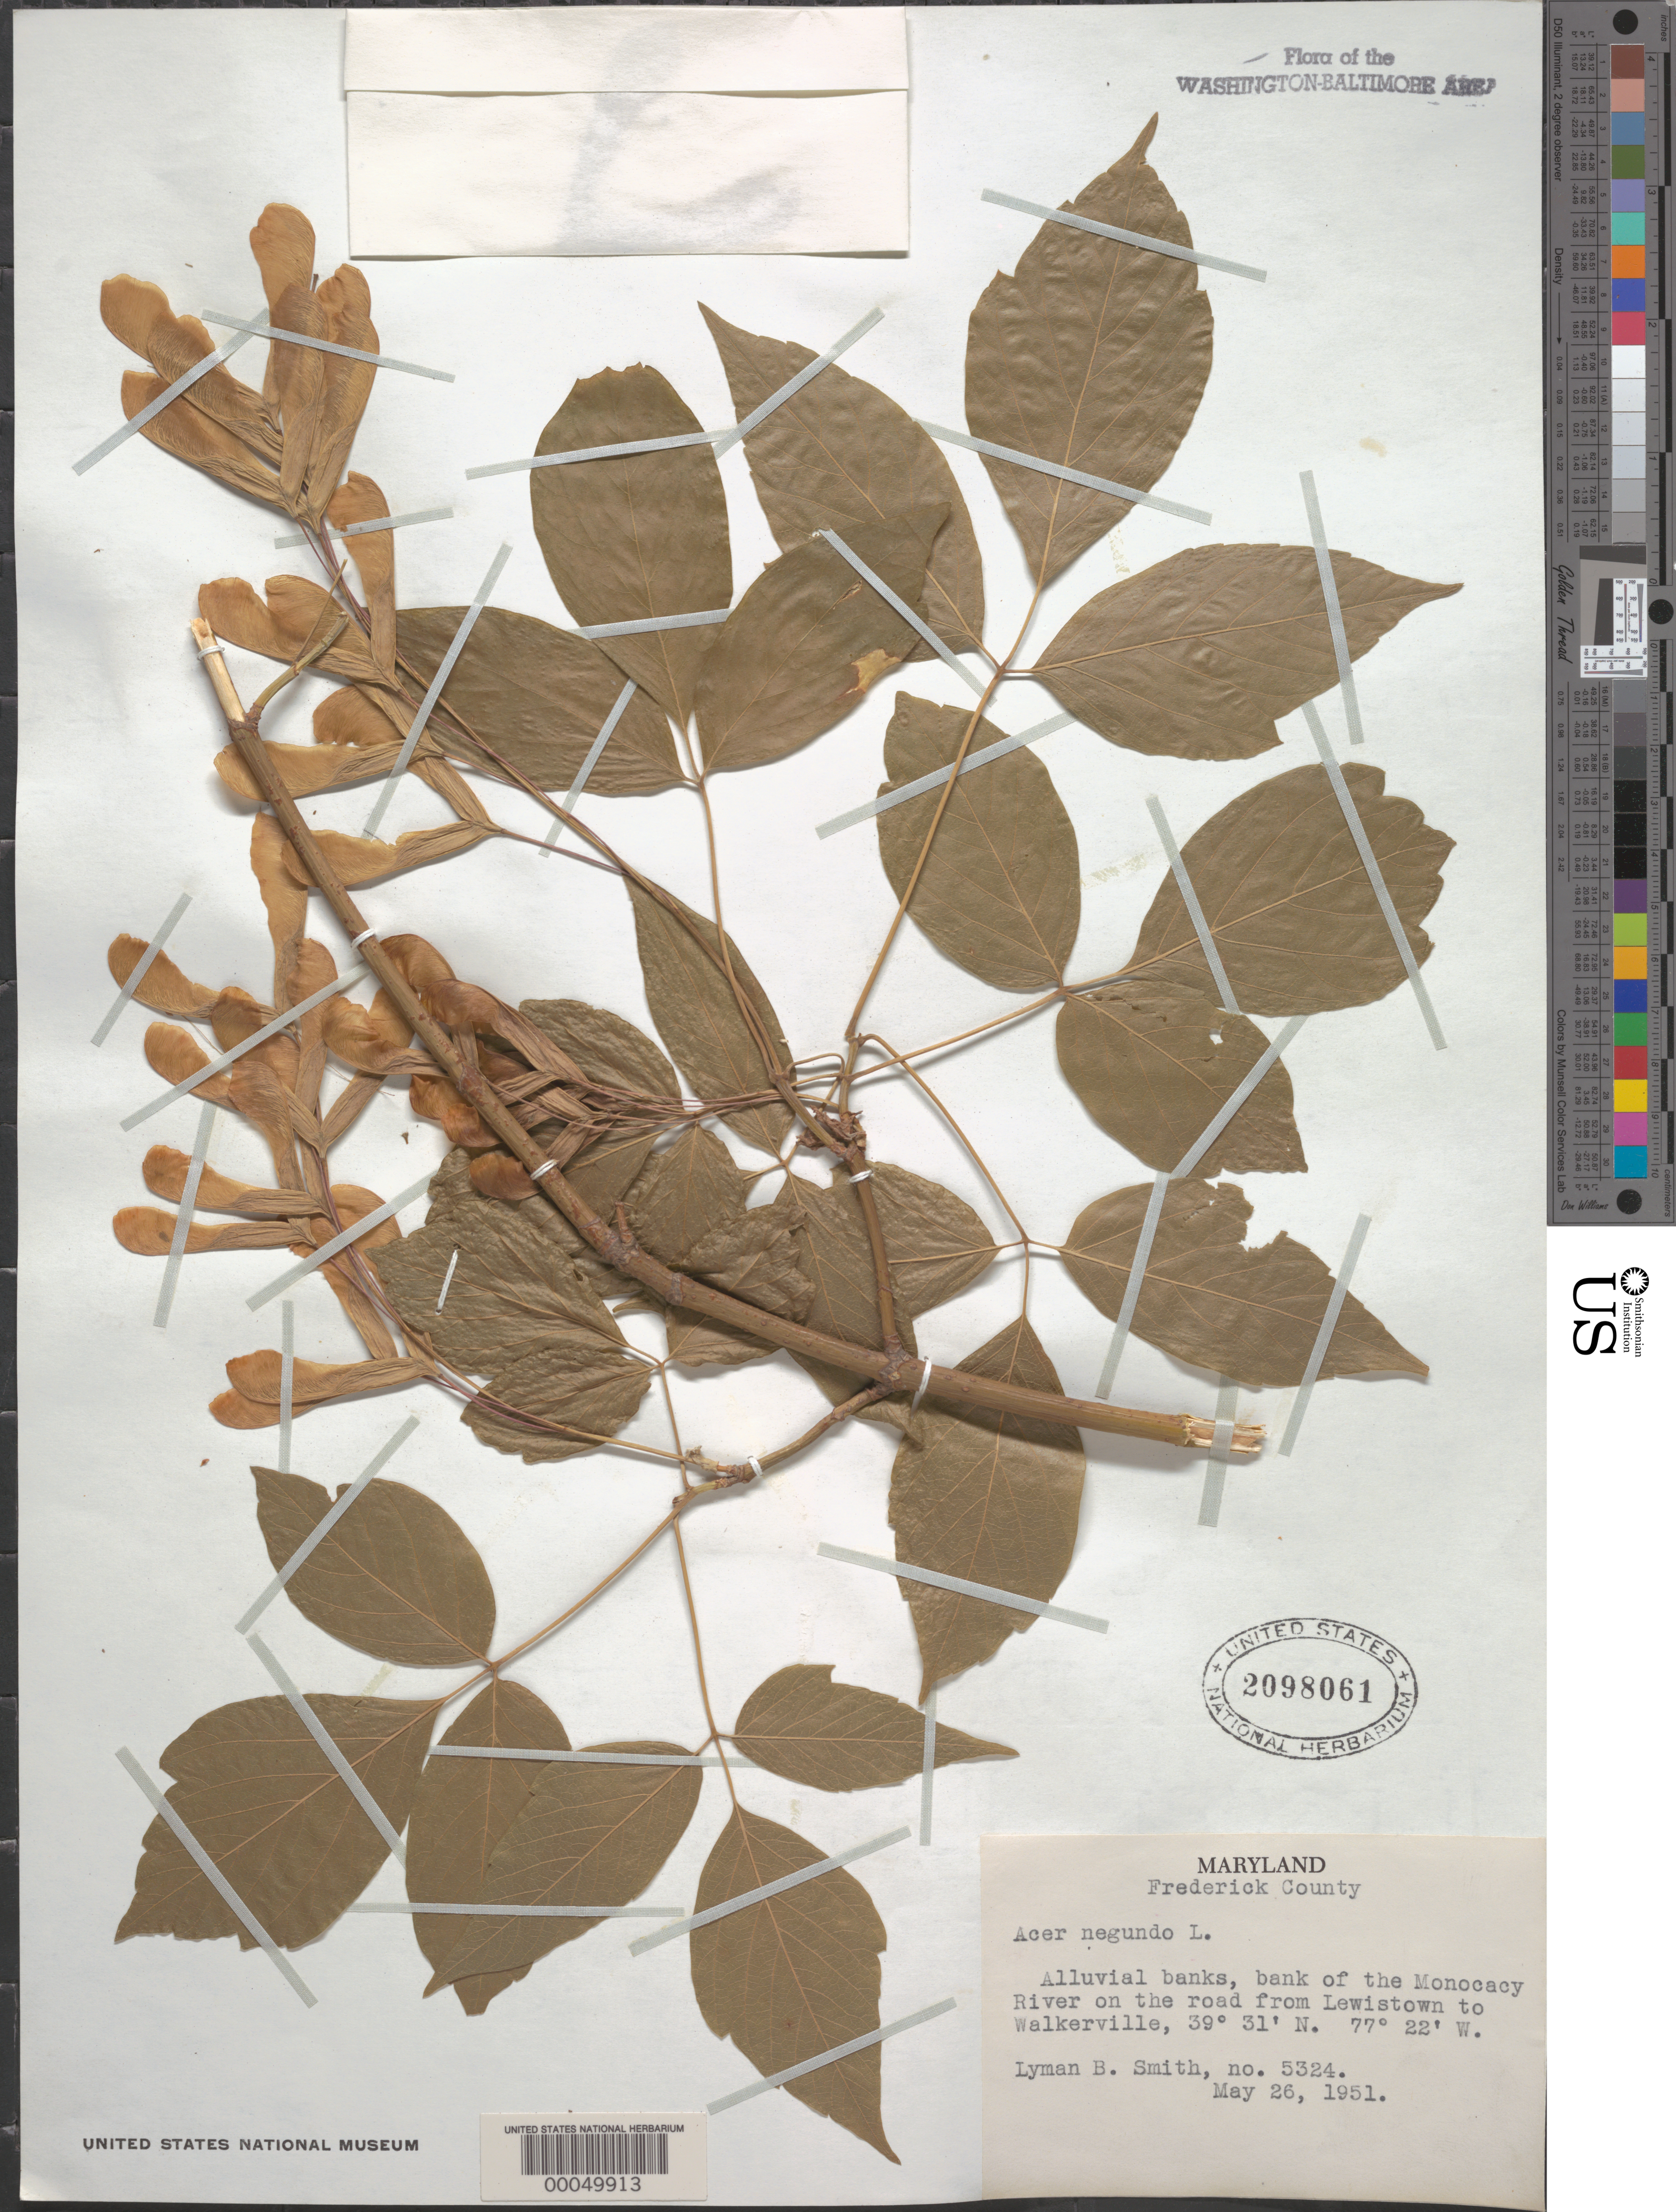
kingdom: Plantae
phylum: Tracheophyta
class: Magnoliopsida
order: Sapindales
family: Sapindaceae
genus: Acer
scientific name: Acer negundo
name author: L.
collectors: L. Smith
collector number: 5324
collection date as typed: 26 May 1951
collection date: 1951-05-26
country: United States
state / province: Maryland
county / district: Frederick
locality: Monocacy River, Lewistown to Walkerville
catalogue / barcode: US 2098061